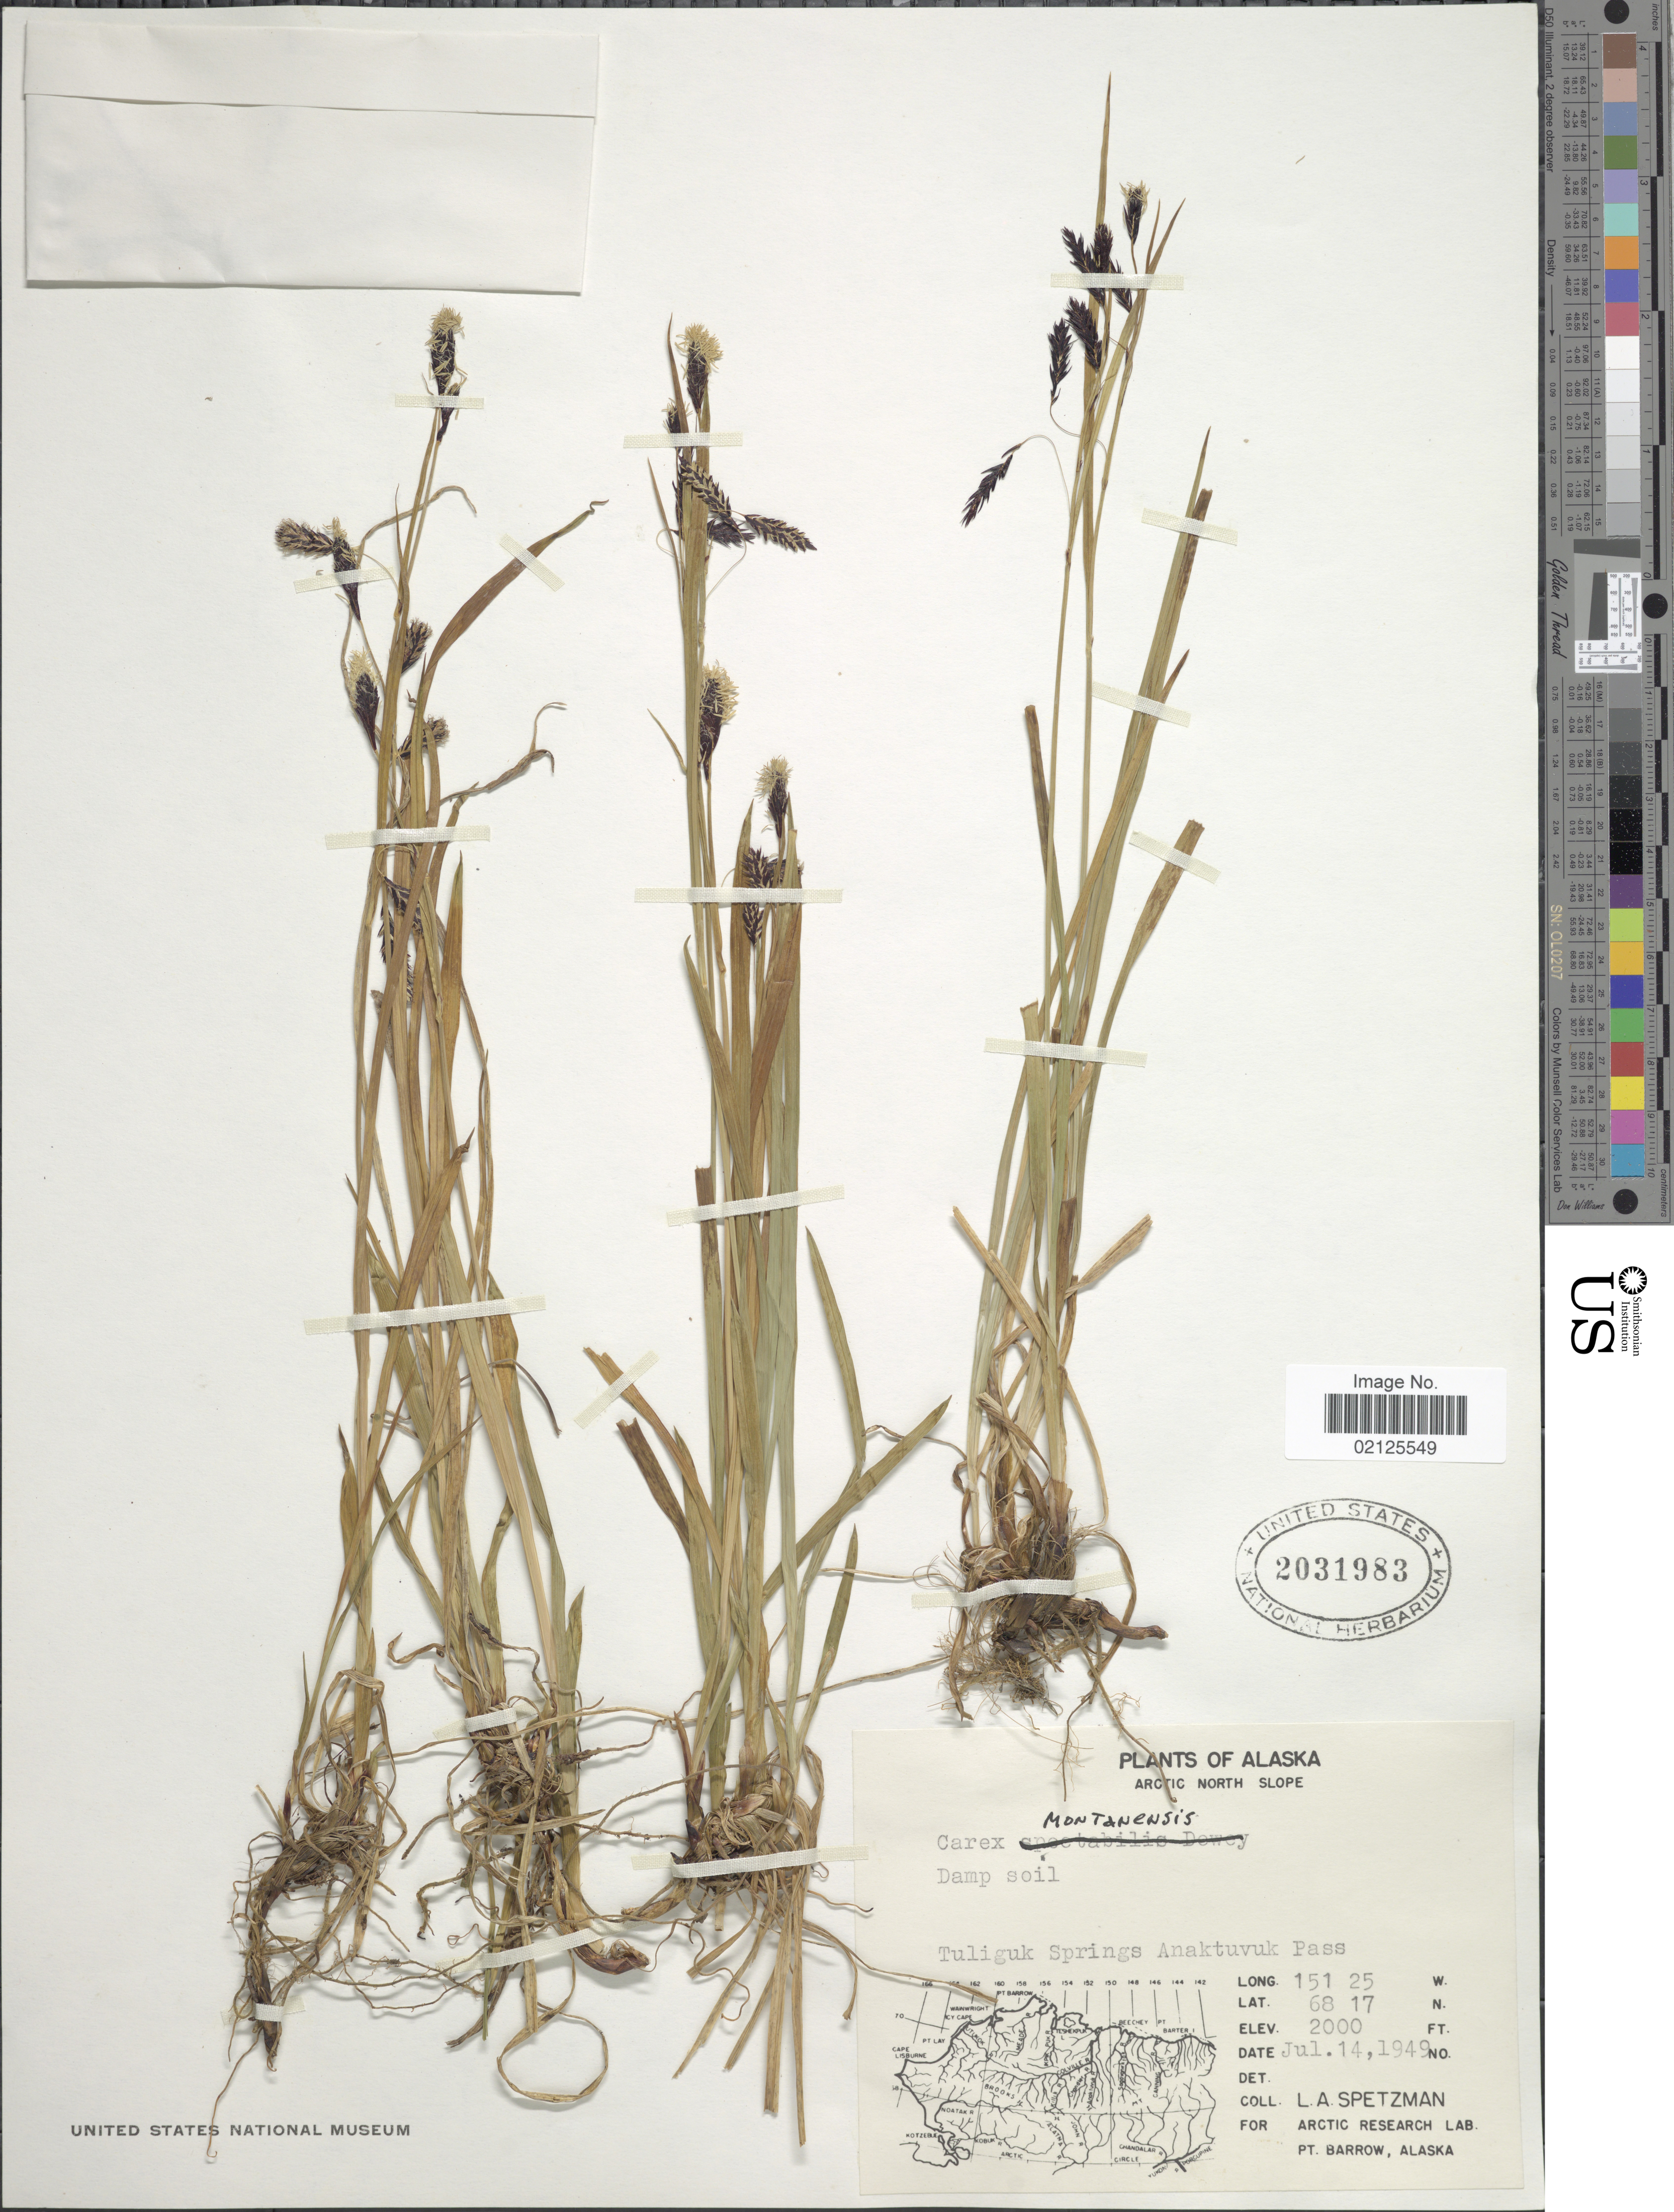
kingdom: Plantae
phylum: Tracheophyta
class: Liliopsida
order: Poales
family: Cyperaceae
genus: Carex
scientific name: Carex podocarpa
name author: R. Br.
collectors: L. Spetzman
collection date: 1949-07-14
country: United States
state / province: Alaska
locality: Arctic North Slope, Damp soil, Tuliguk Springs Anaktuvuk Pass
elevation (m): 610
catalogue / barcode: US 2031983